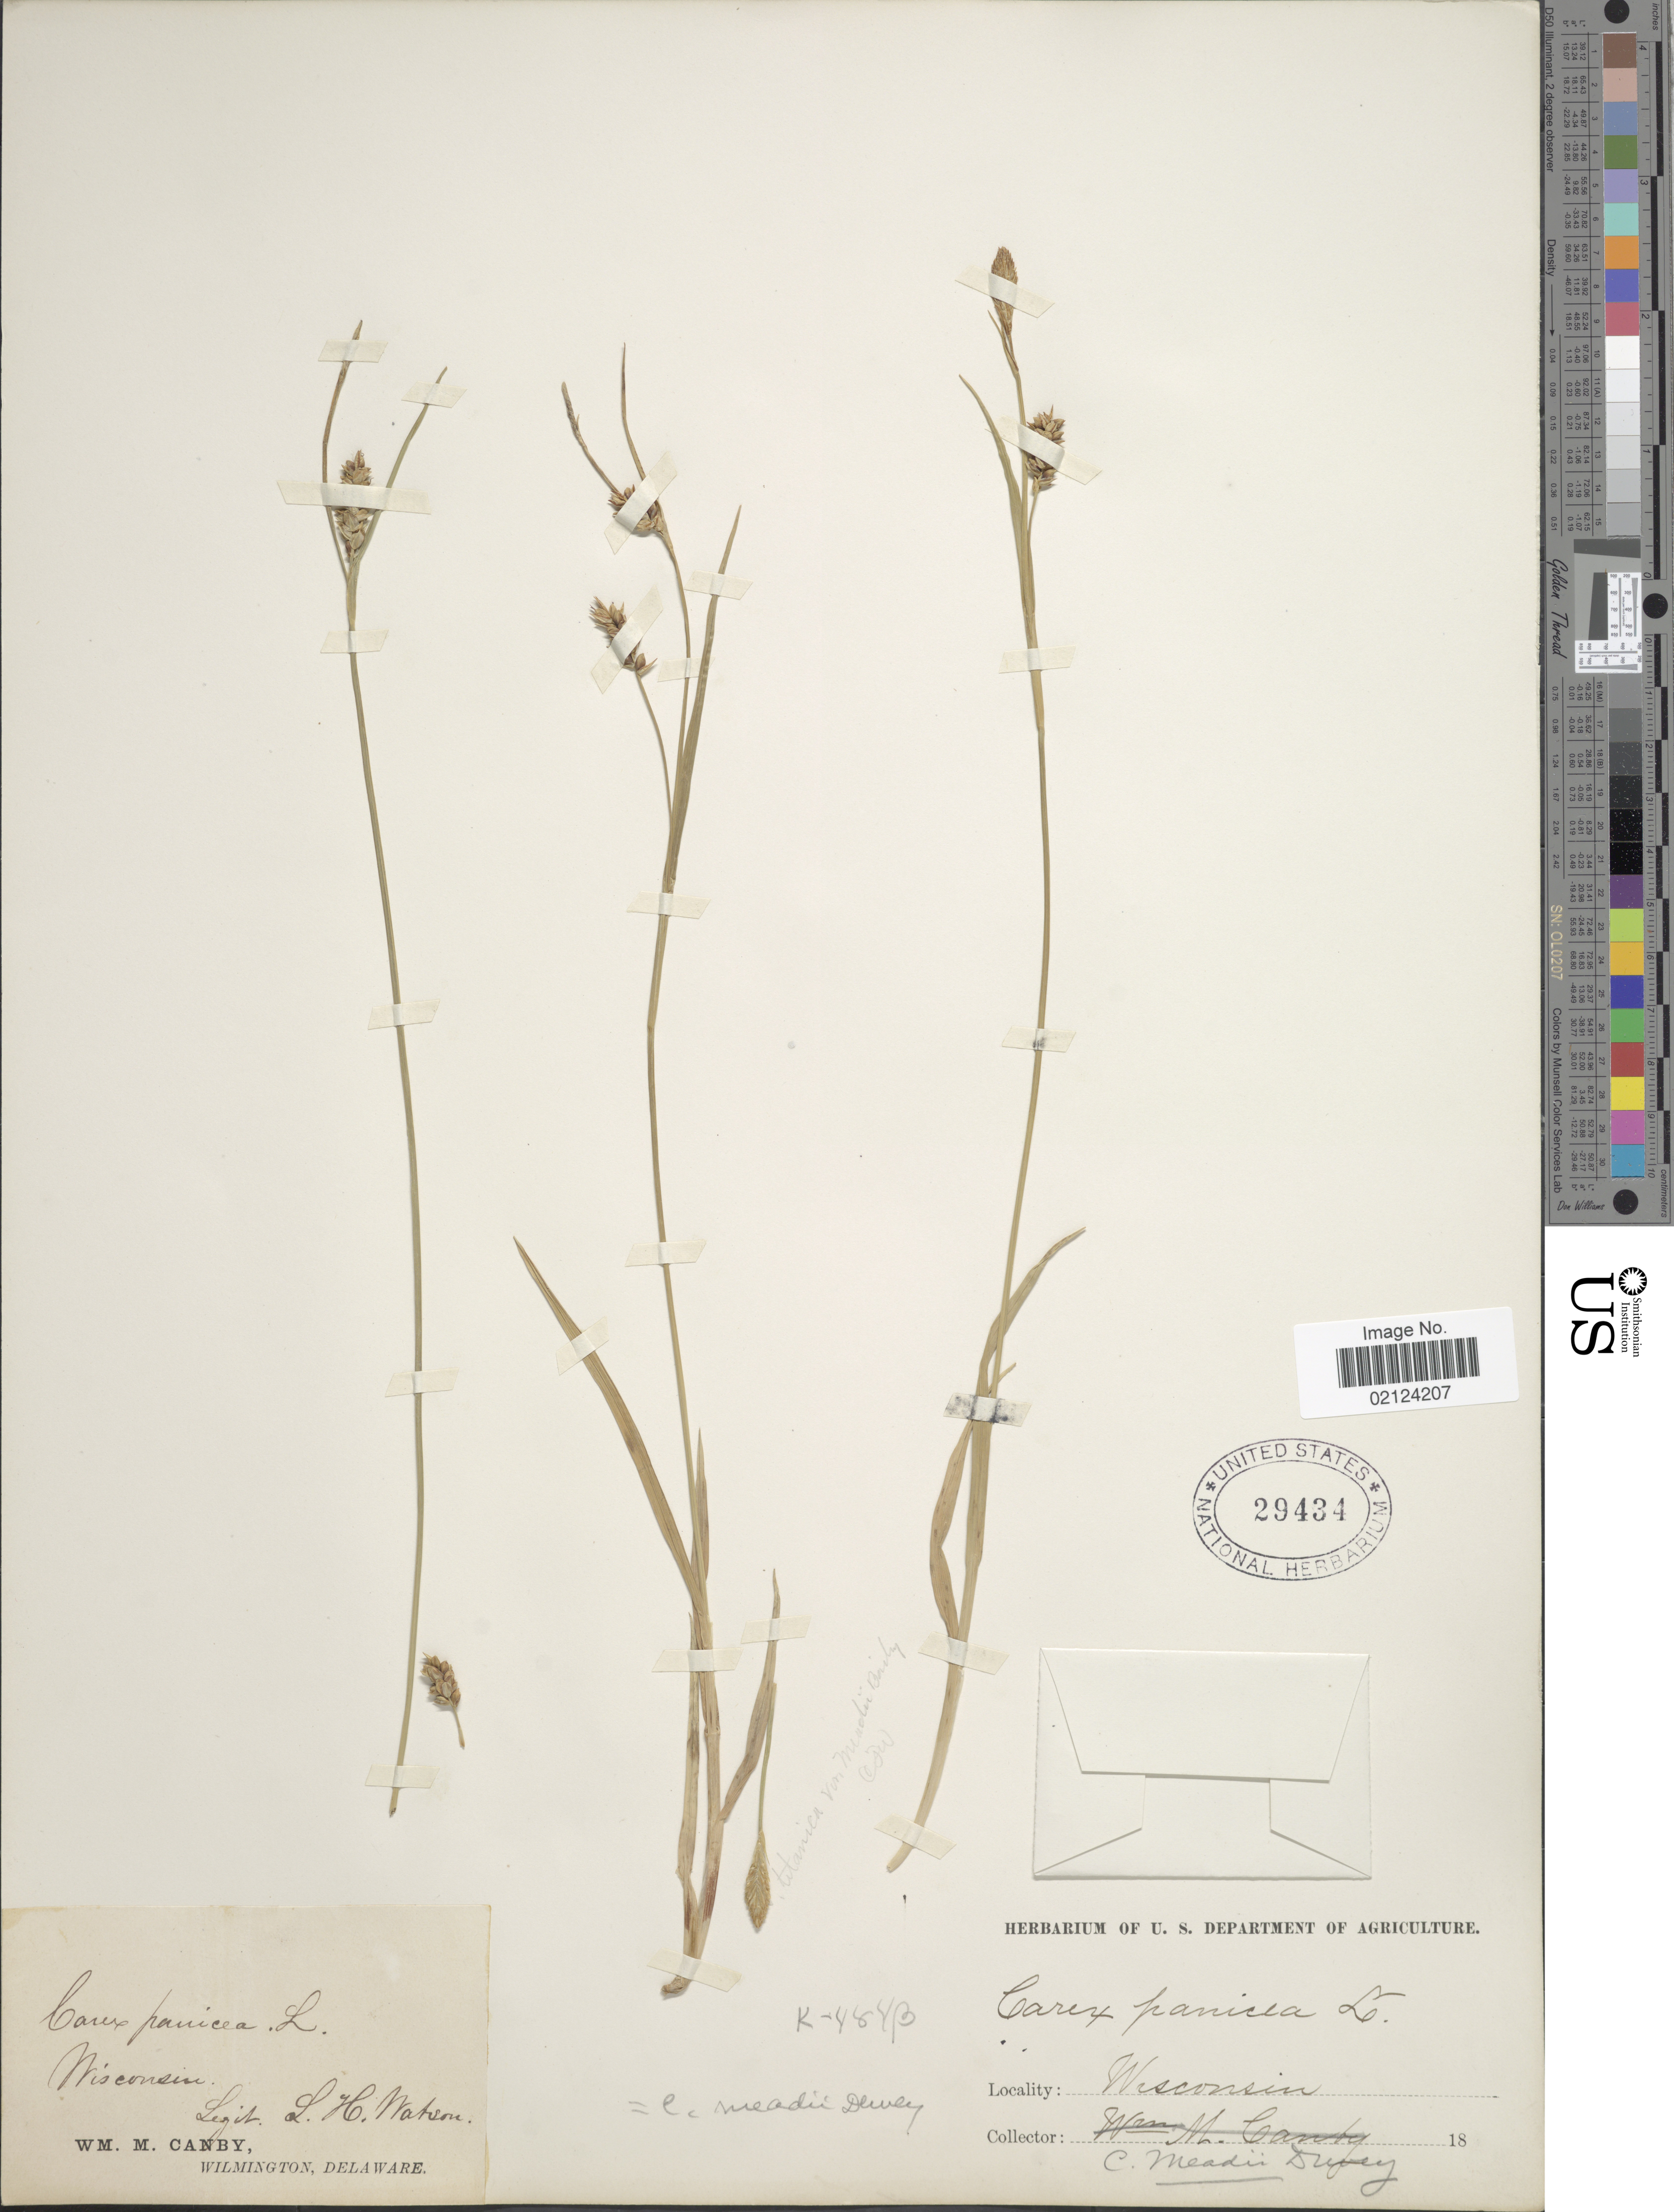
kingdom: Plantae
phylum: Tracheophyta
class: Liliopsida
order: Poales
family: Cyperaceae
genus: Carex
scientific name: Carex meadii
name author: Dewey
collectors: L. Watson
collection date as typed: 18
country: United States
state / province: Wisconsin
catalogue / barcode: US 29434